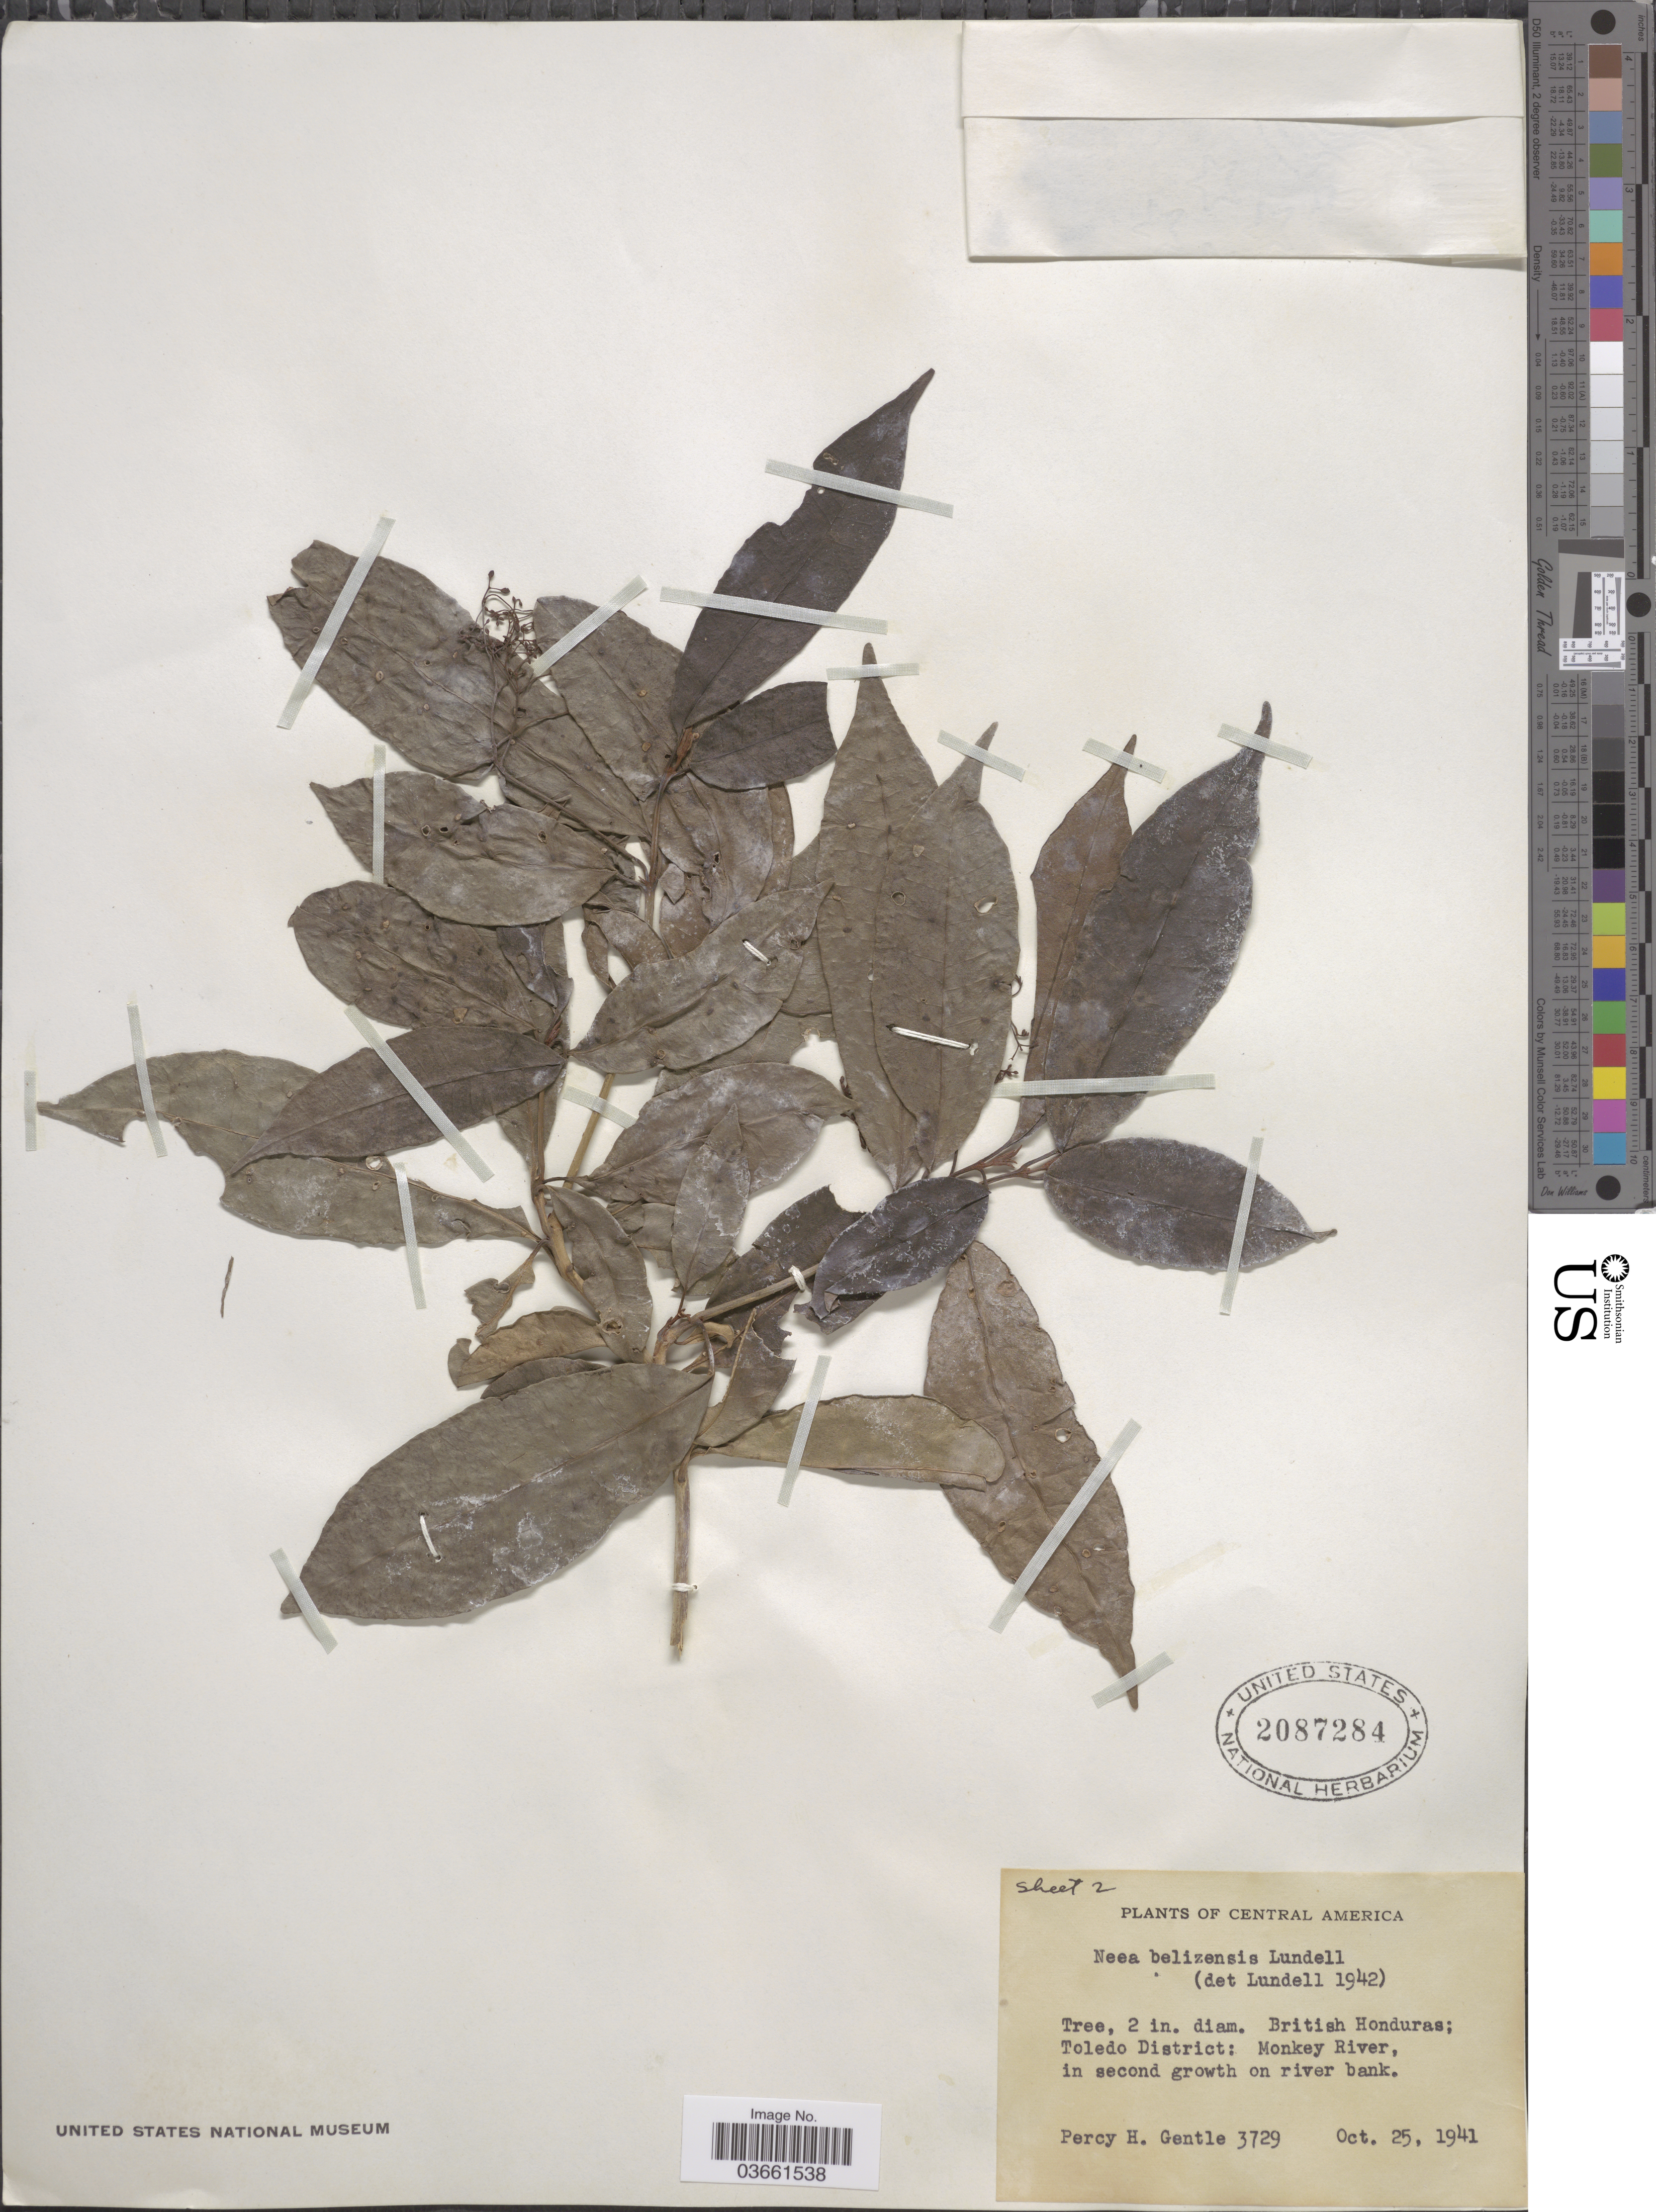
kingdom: Plantae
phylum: Tracheophyta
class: Magnoliopsida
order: Caryophyllales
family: Nyctaginaceae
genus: Neea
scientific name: Neea belizensis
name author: Lundell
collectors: P. H. Gentle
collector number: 3729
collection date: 1941-10-25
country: Belize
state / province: Toledo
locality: British Honduras; Toledo District: Monkey River, in second growth on river bank.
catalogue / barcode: US 2087284